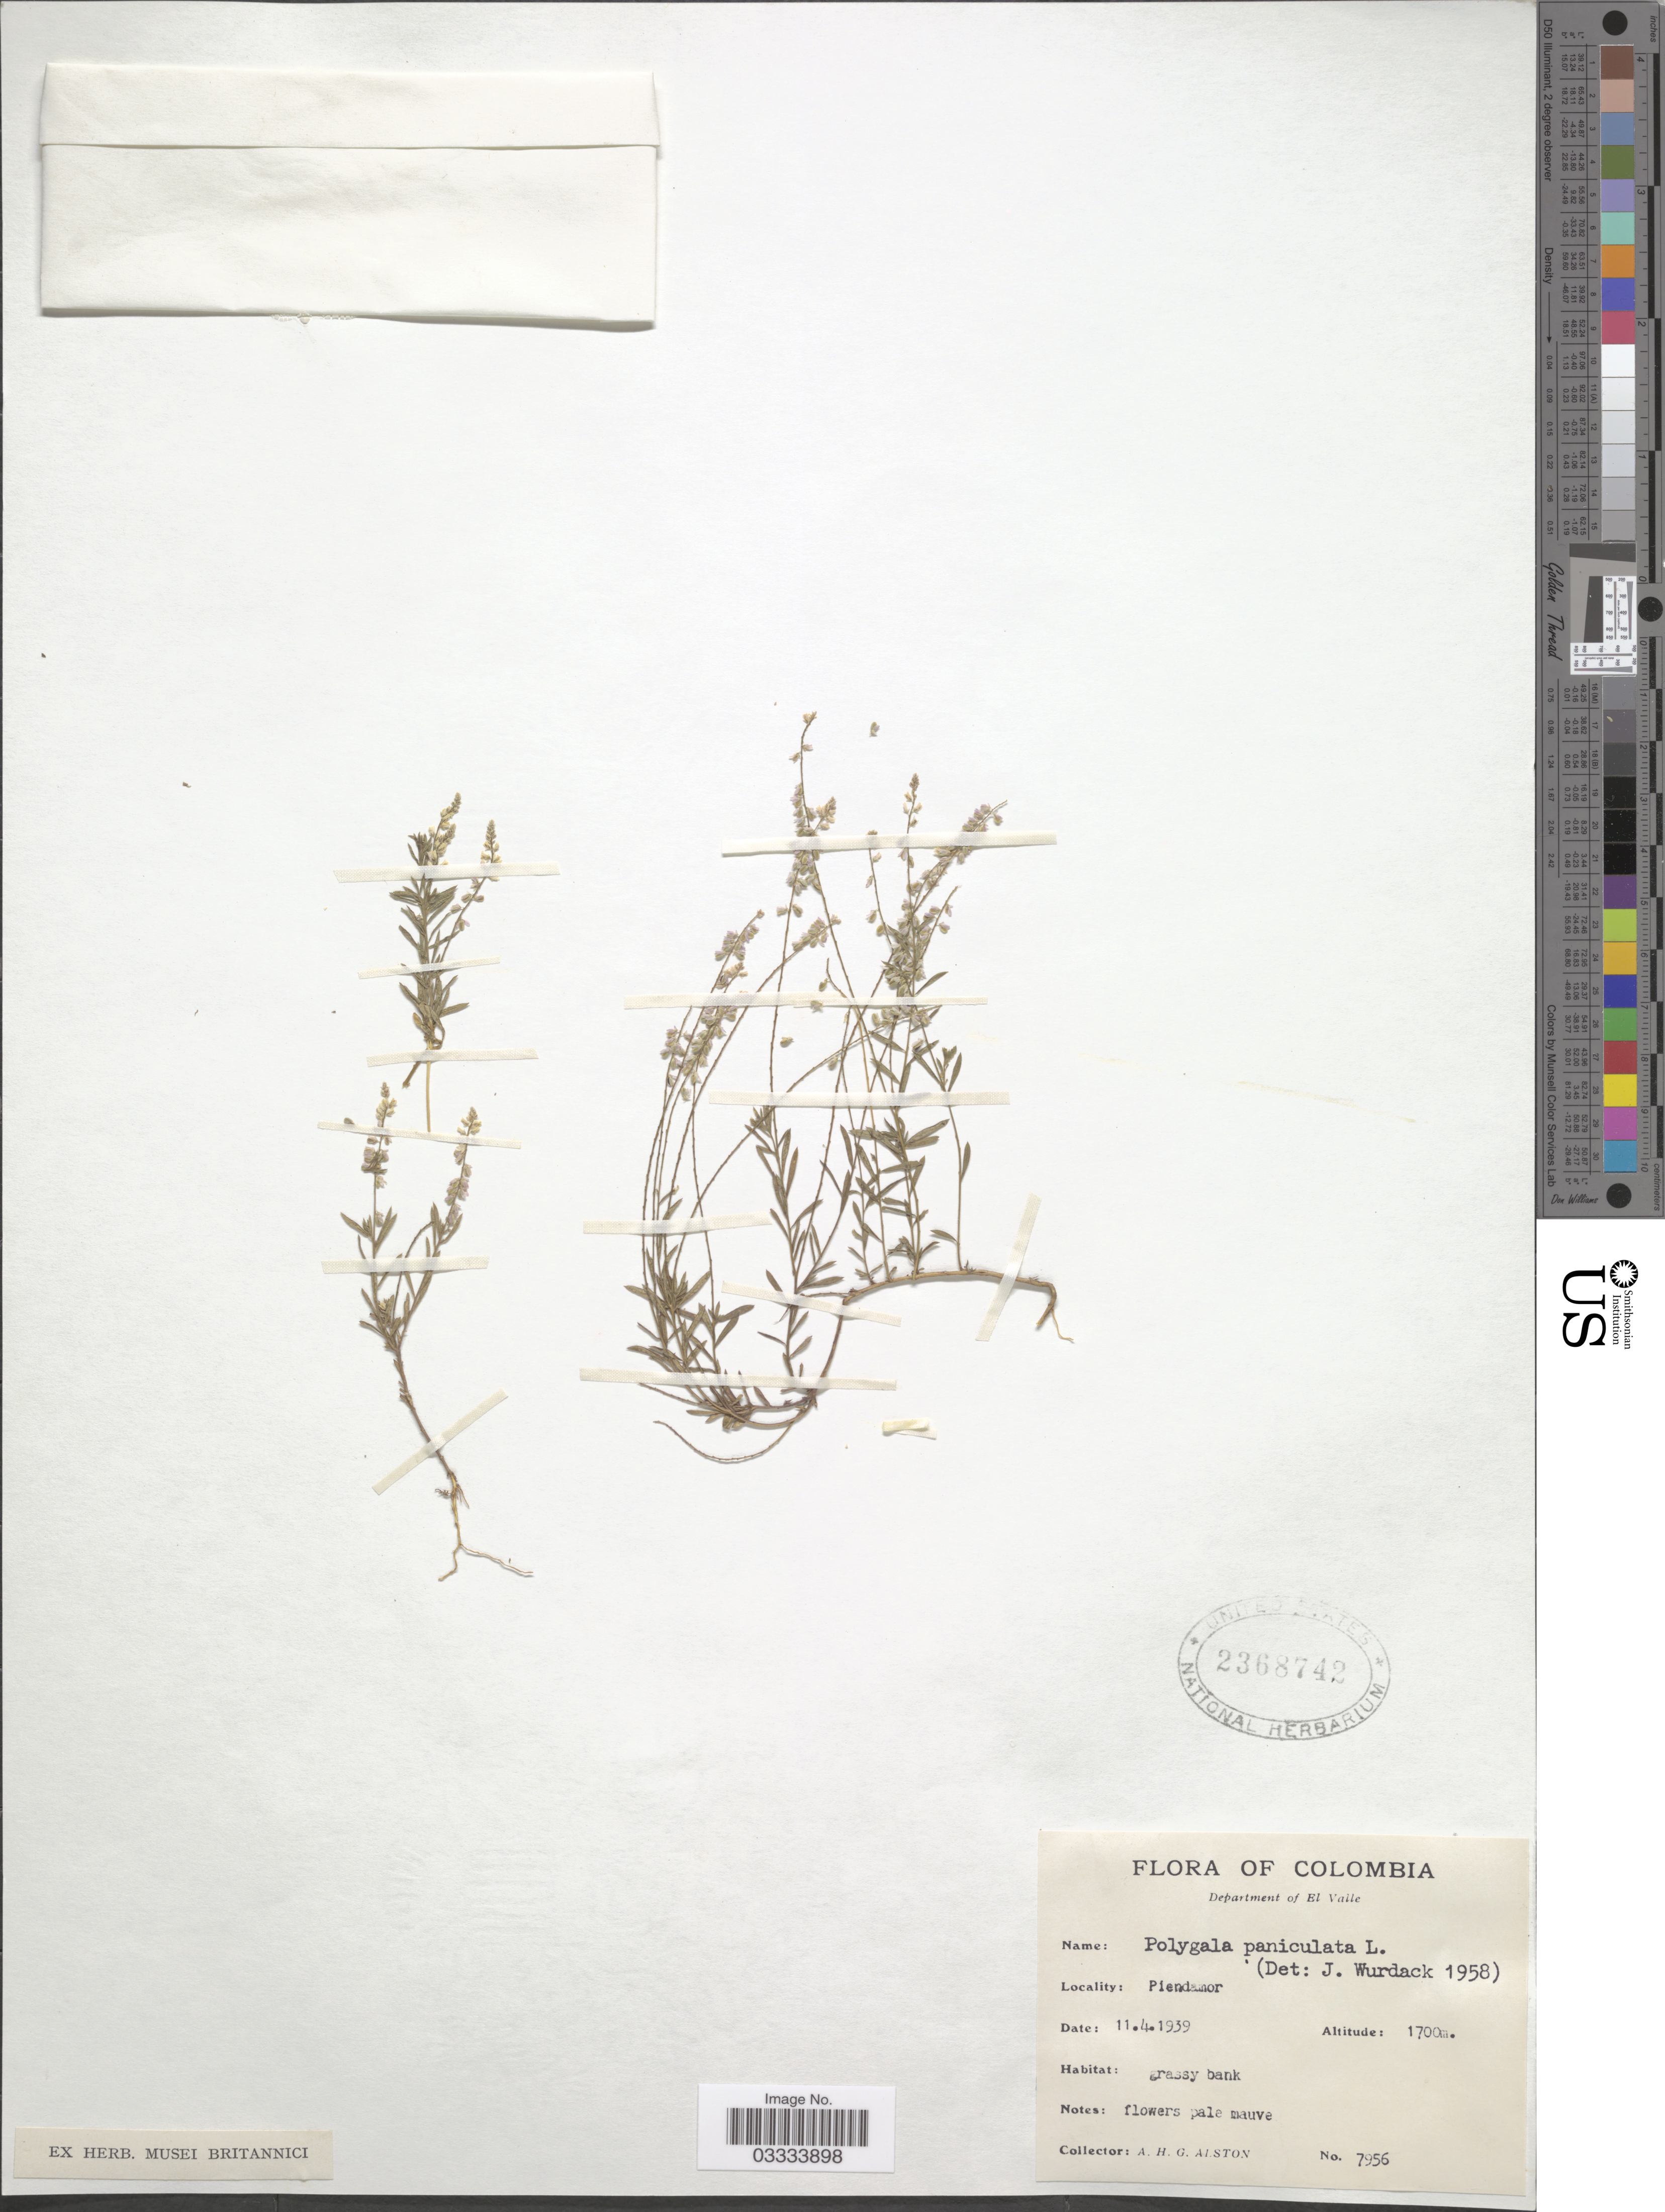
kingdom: Plantae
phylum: Tracheophyta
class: Magnoliopsida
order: Fabales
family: Polygalaceae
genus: Polygala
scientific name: Polygala paniculata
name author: L.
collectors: A. H. Alston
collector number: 7956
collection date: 1939-04-11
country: Colombia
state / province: Valle del Cauca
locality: Department of El Valle. Piendamor.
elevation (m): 1700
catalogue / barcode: US 2368742